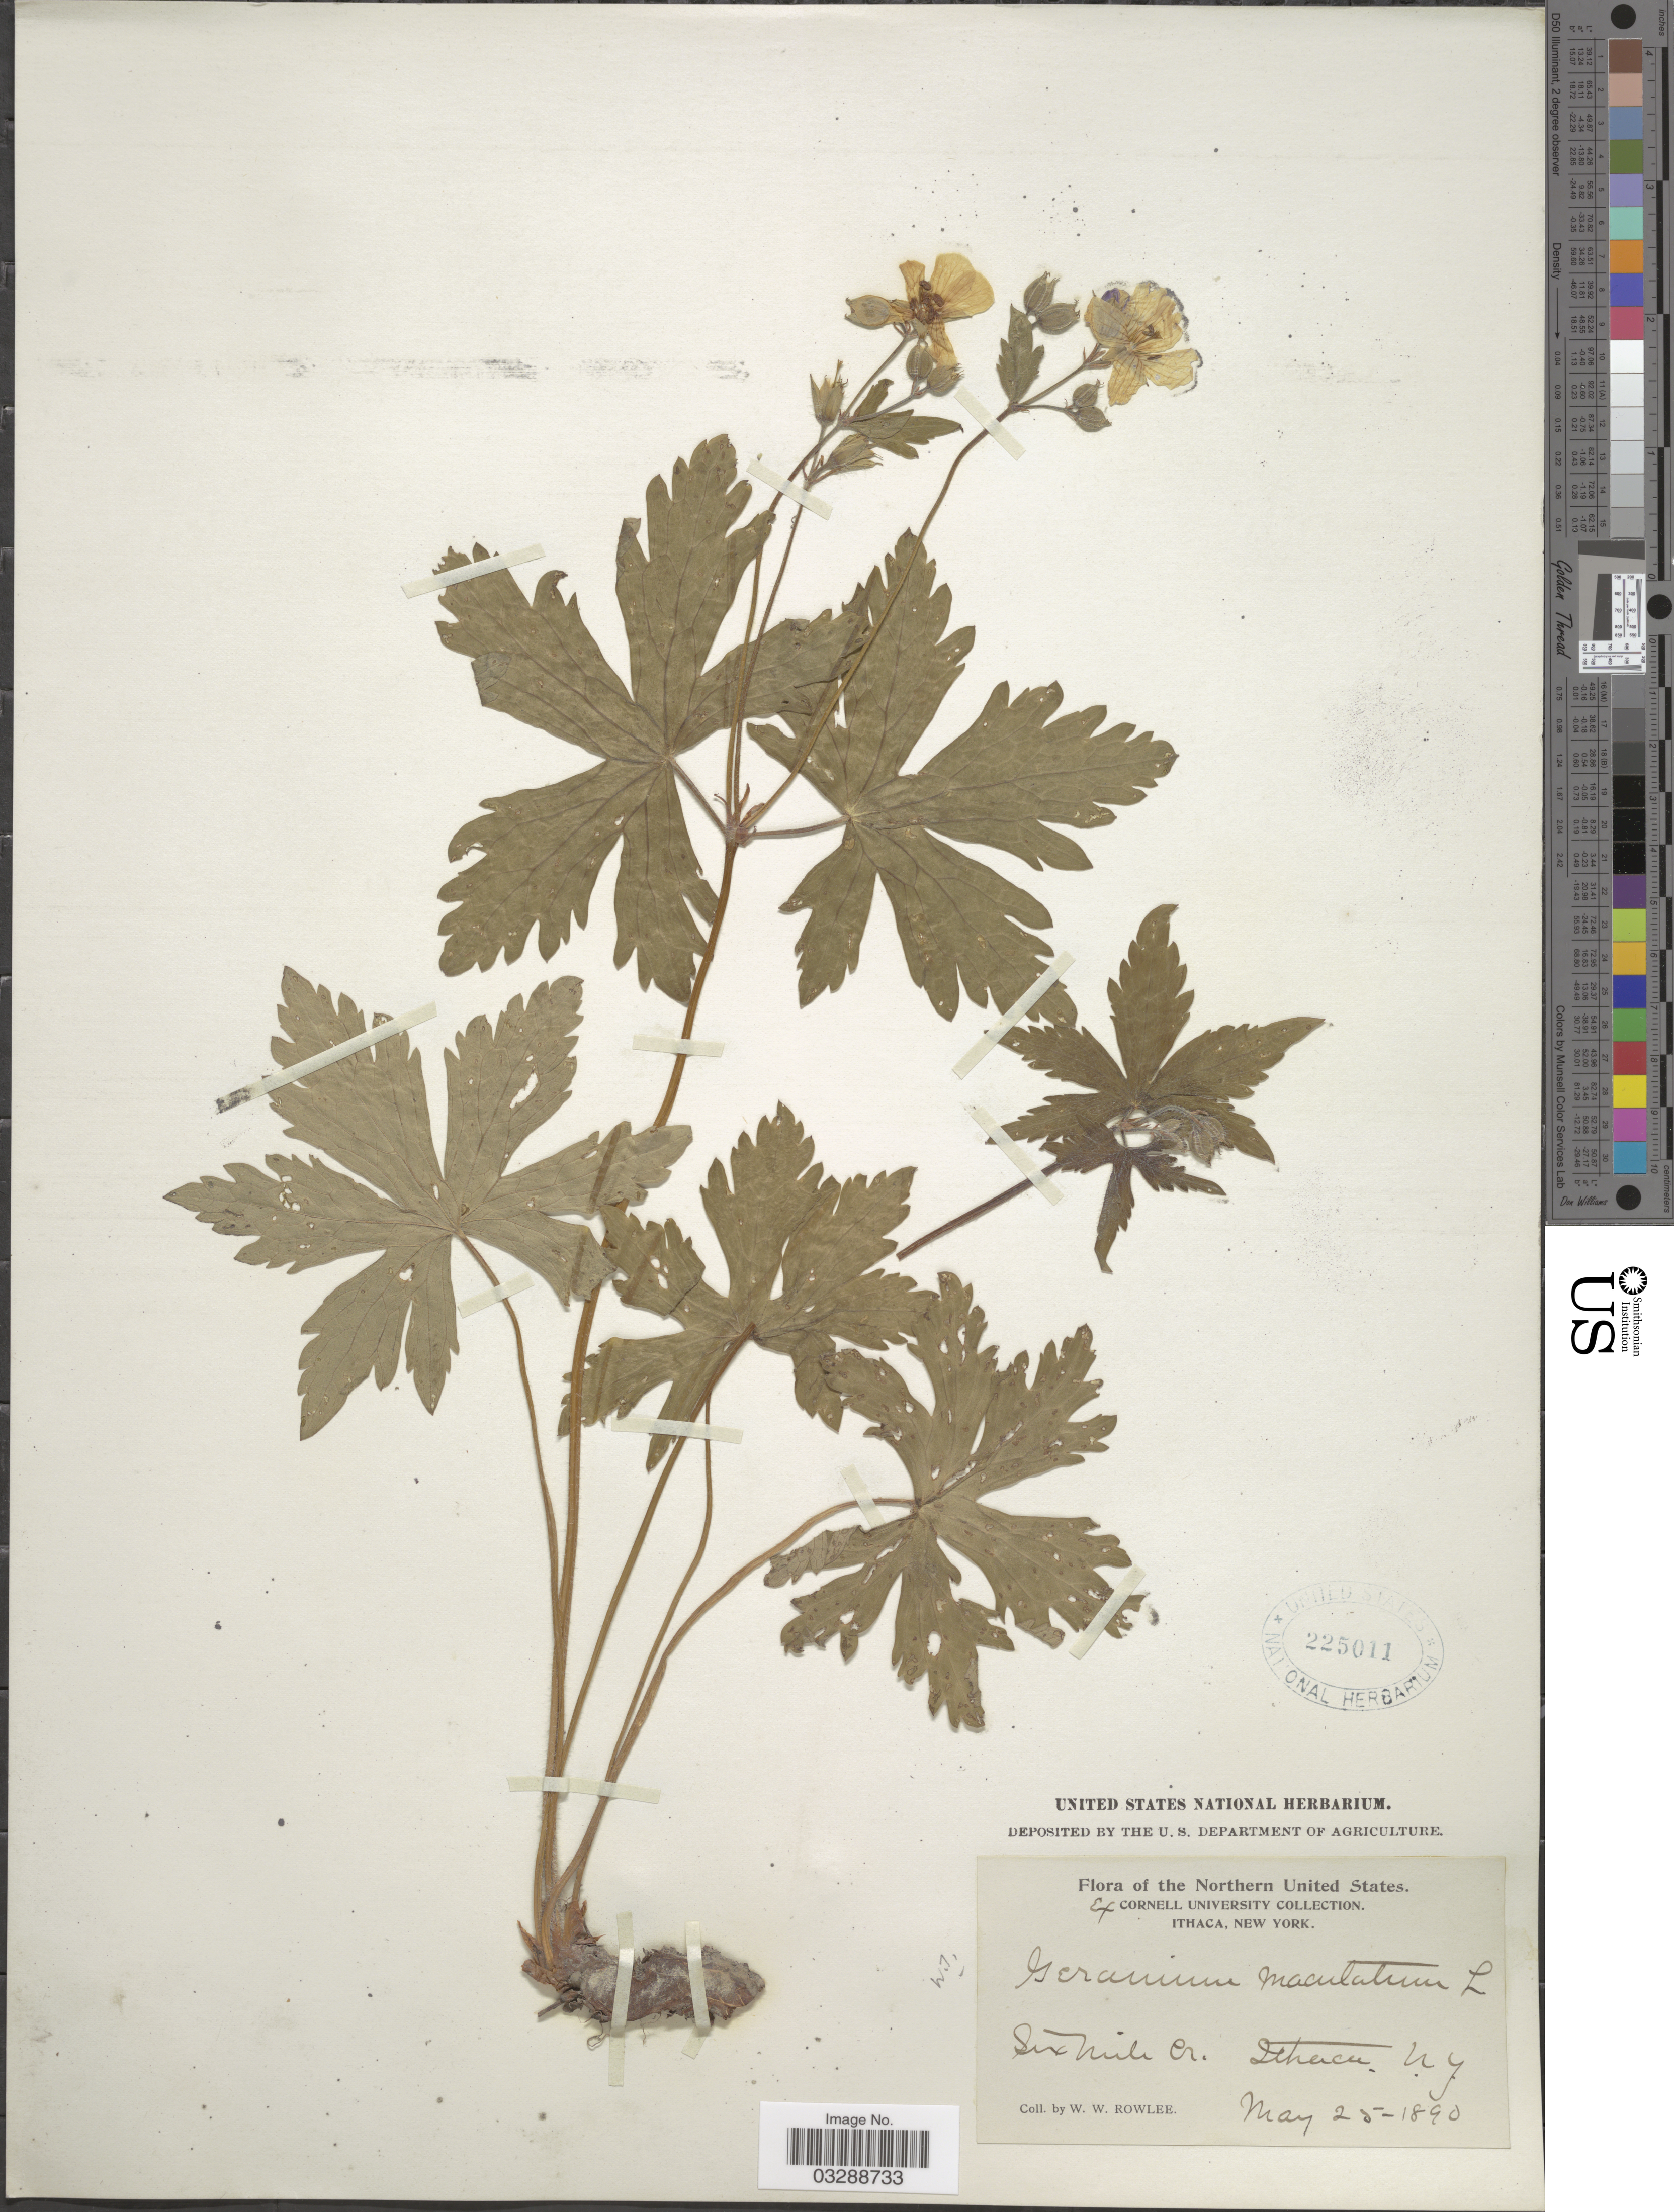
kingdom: Plantae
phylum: Tracheophyta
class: Magnoliopsida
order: Geraniales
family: Geraniaceae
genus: Geranium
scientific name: Geranium maculatum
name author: L.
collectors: W. W. Rowlee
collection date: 1890-05-25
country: United States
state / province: New York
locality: Six Mile Cr. Ithaca.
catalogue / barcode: US 225011